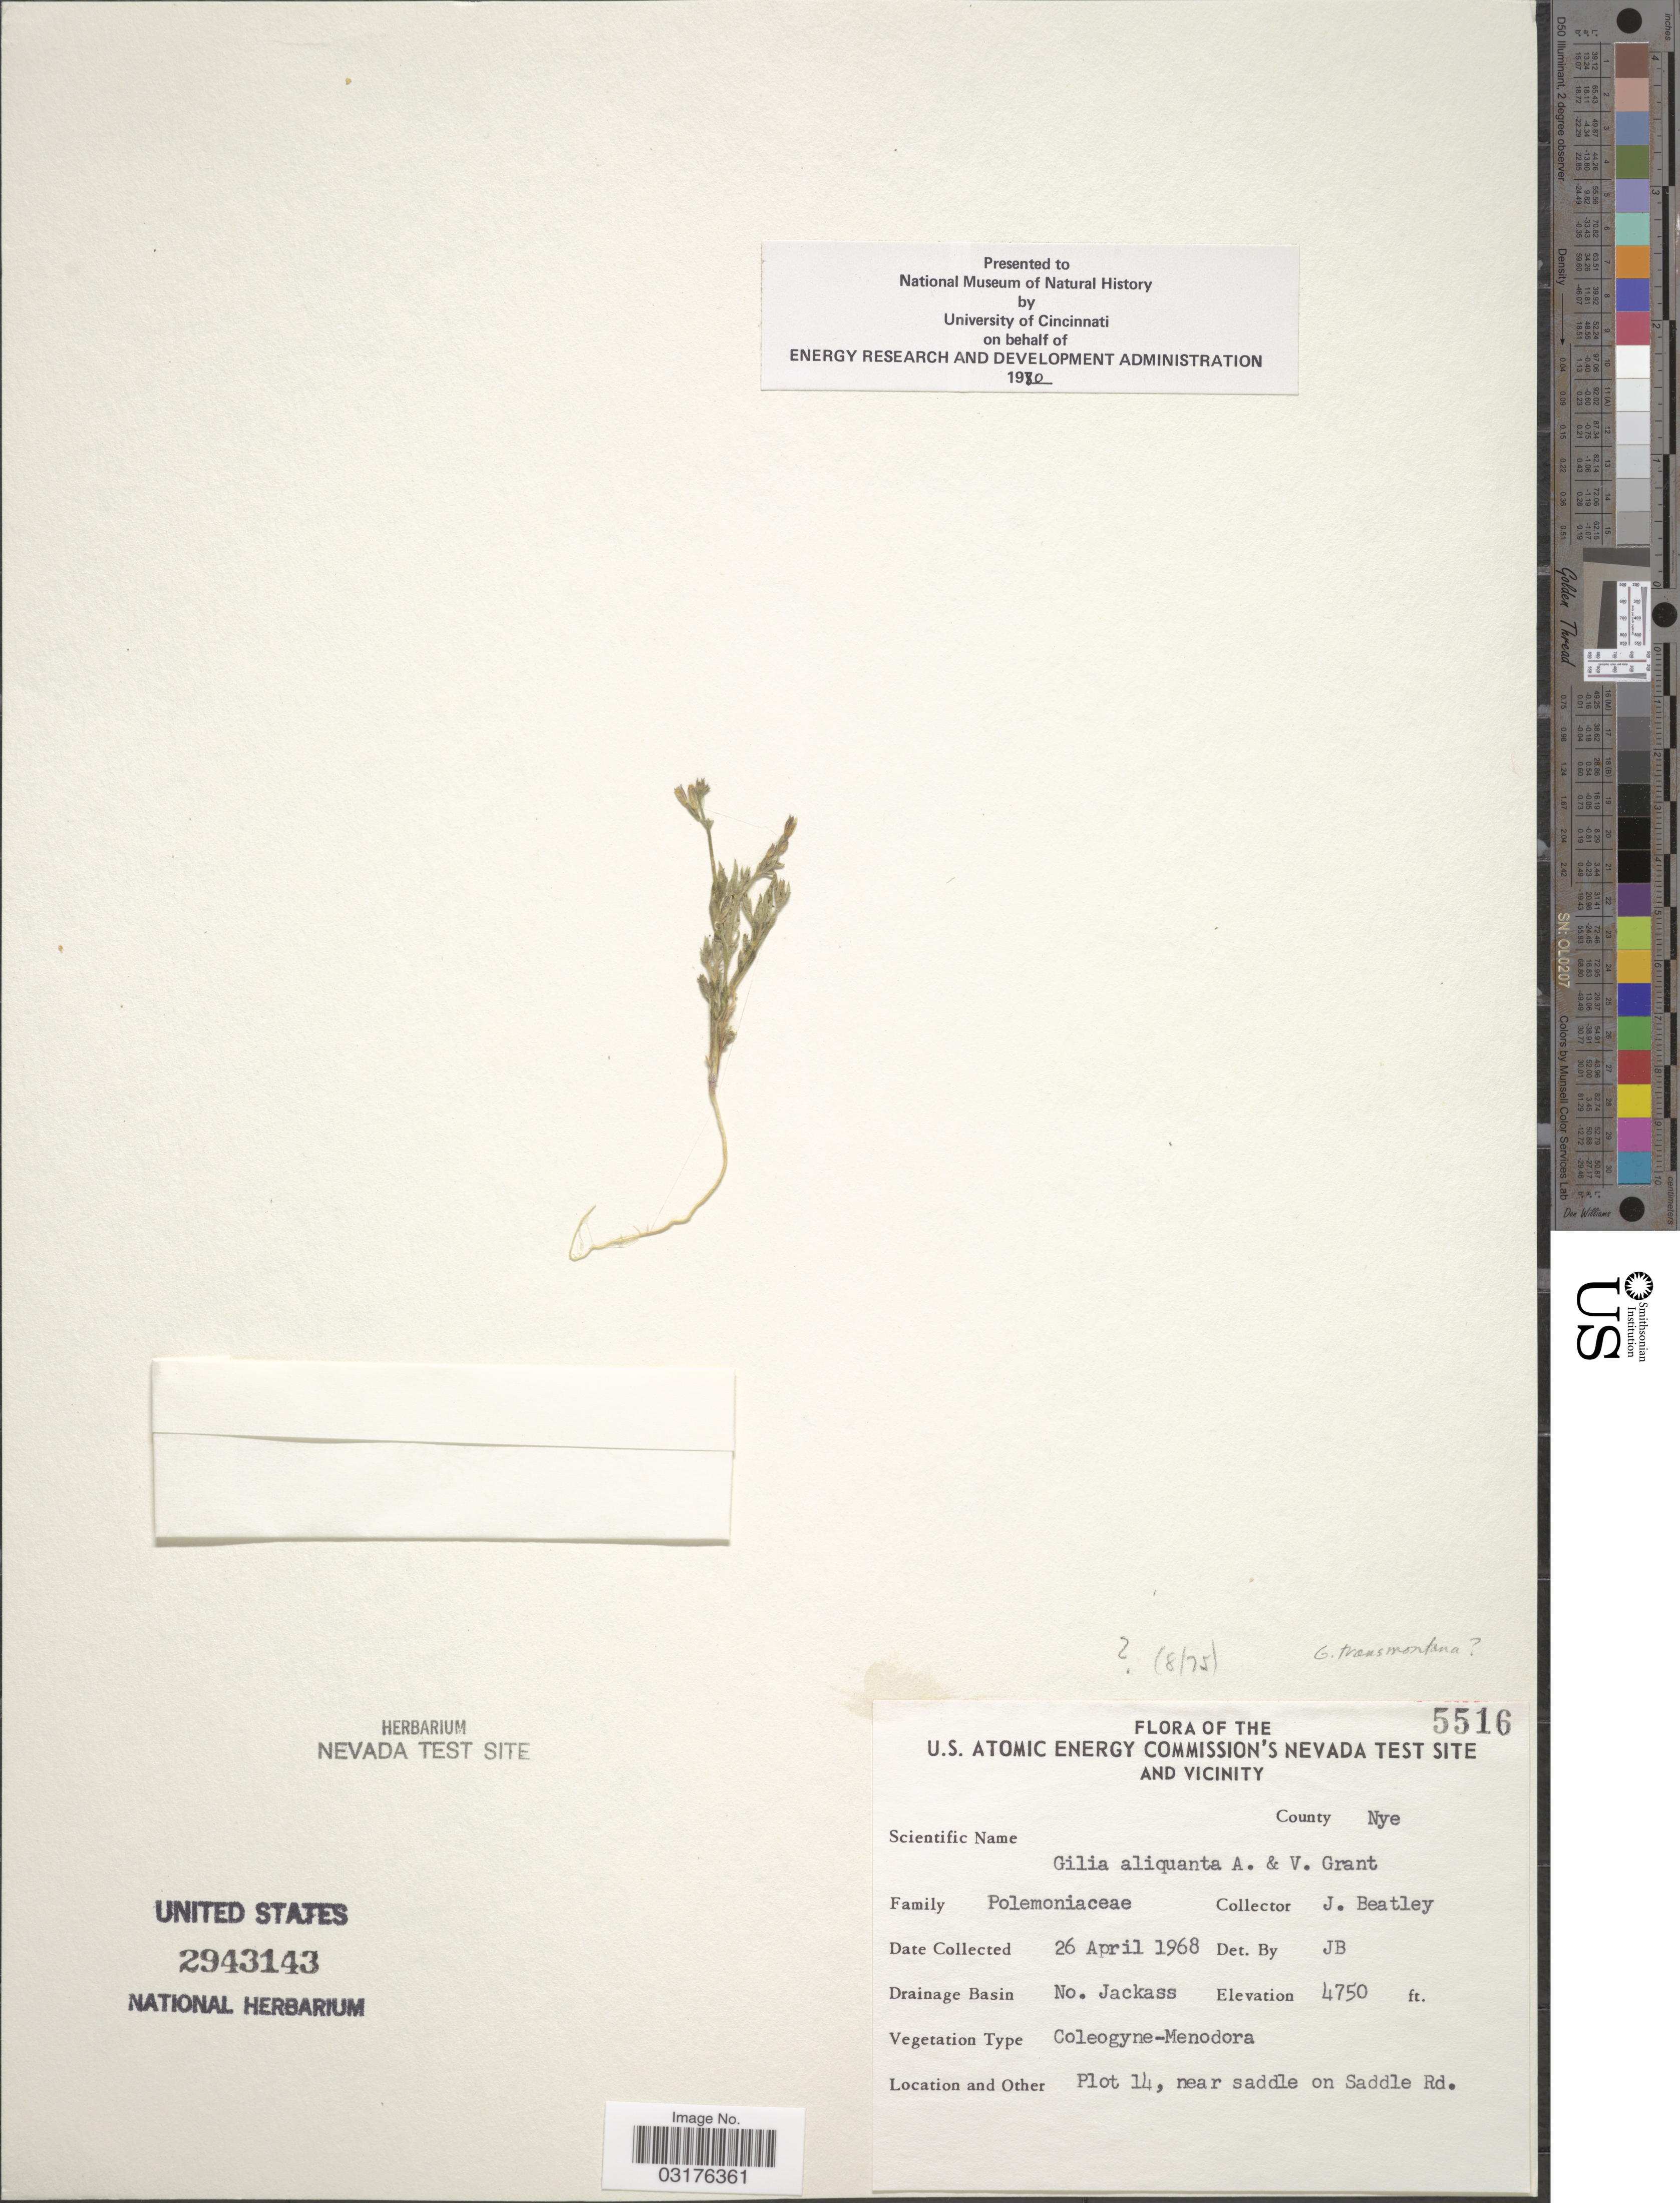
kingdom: Plantae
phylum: Tracheophyta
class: Magnoliopsida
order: Ericales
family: Polemoniaceae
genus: Gilia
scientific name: Gilia transmontana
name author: (H. Mason & A.D. Grant) A.D. Grant & V.E. Grant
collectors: J. C. Beatley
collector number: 5516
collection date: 1968-04-26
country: United States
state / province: Nevada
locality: U.S. Atomic Energy Commission's Nevada Test Site and Vicinity, County Nye, Drainage Basin No. Jackass, Plot 14, near saddle on Saddle Rd.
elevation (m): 1448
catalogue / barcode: US 2943143